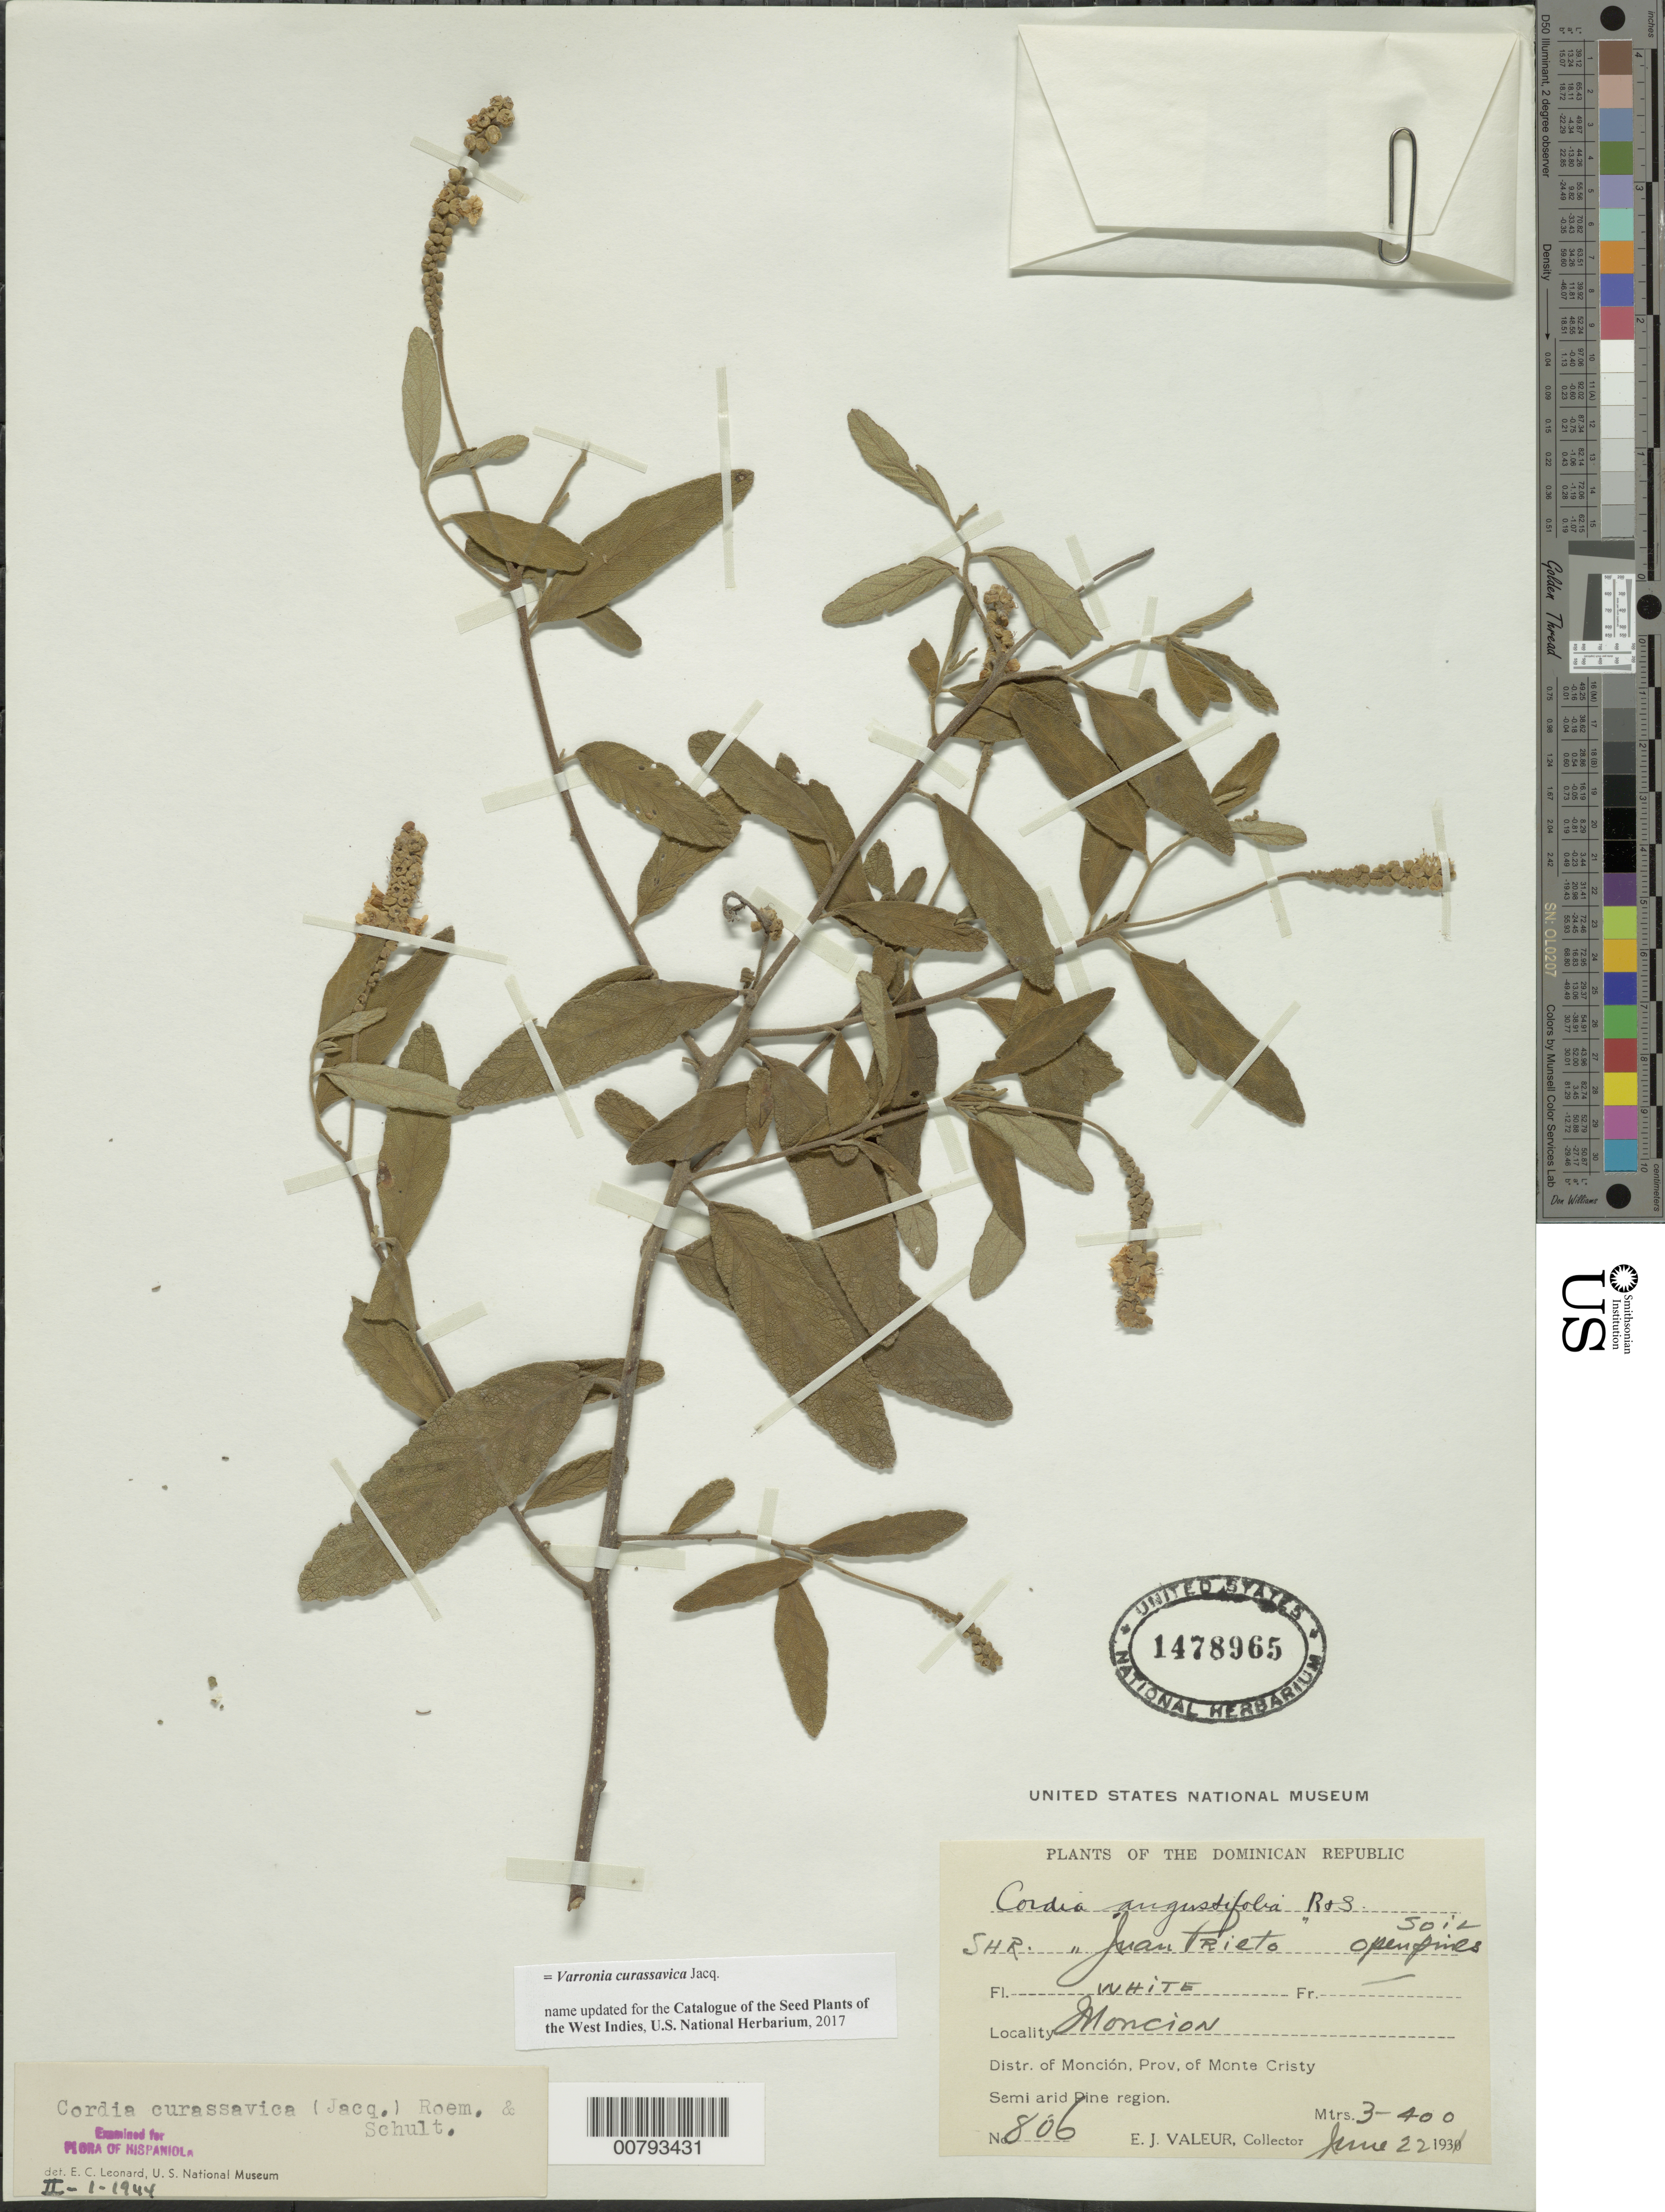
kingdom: Plantae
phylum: Tracheophyta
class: Magnoliopsida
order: Boraginales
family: Cordiaceae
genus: Varronia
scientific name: Varronia curassavica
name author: Jacq.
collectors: E. Valeur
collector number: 806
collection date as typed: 22 Jun 1931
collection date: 1931-06-22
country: Dominican Republic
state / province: Monte Cristi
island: Hispaniola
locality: Distr. Moncion, Locality Moncion.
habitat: Open pines.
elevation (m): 300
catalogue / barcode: US 1478965